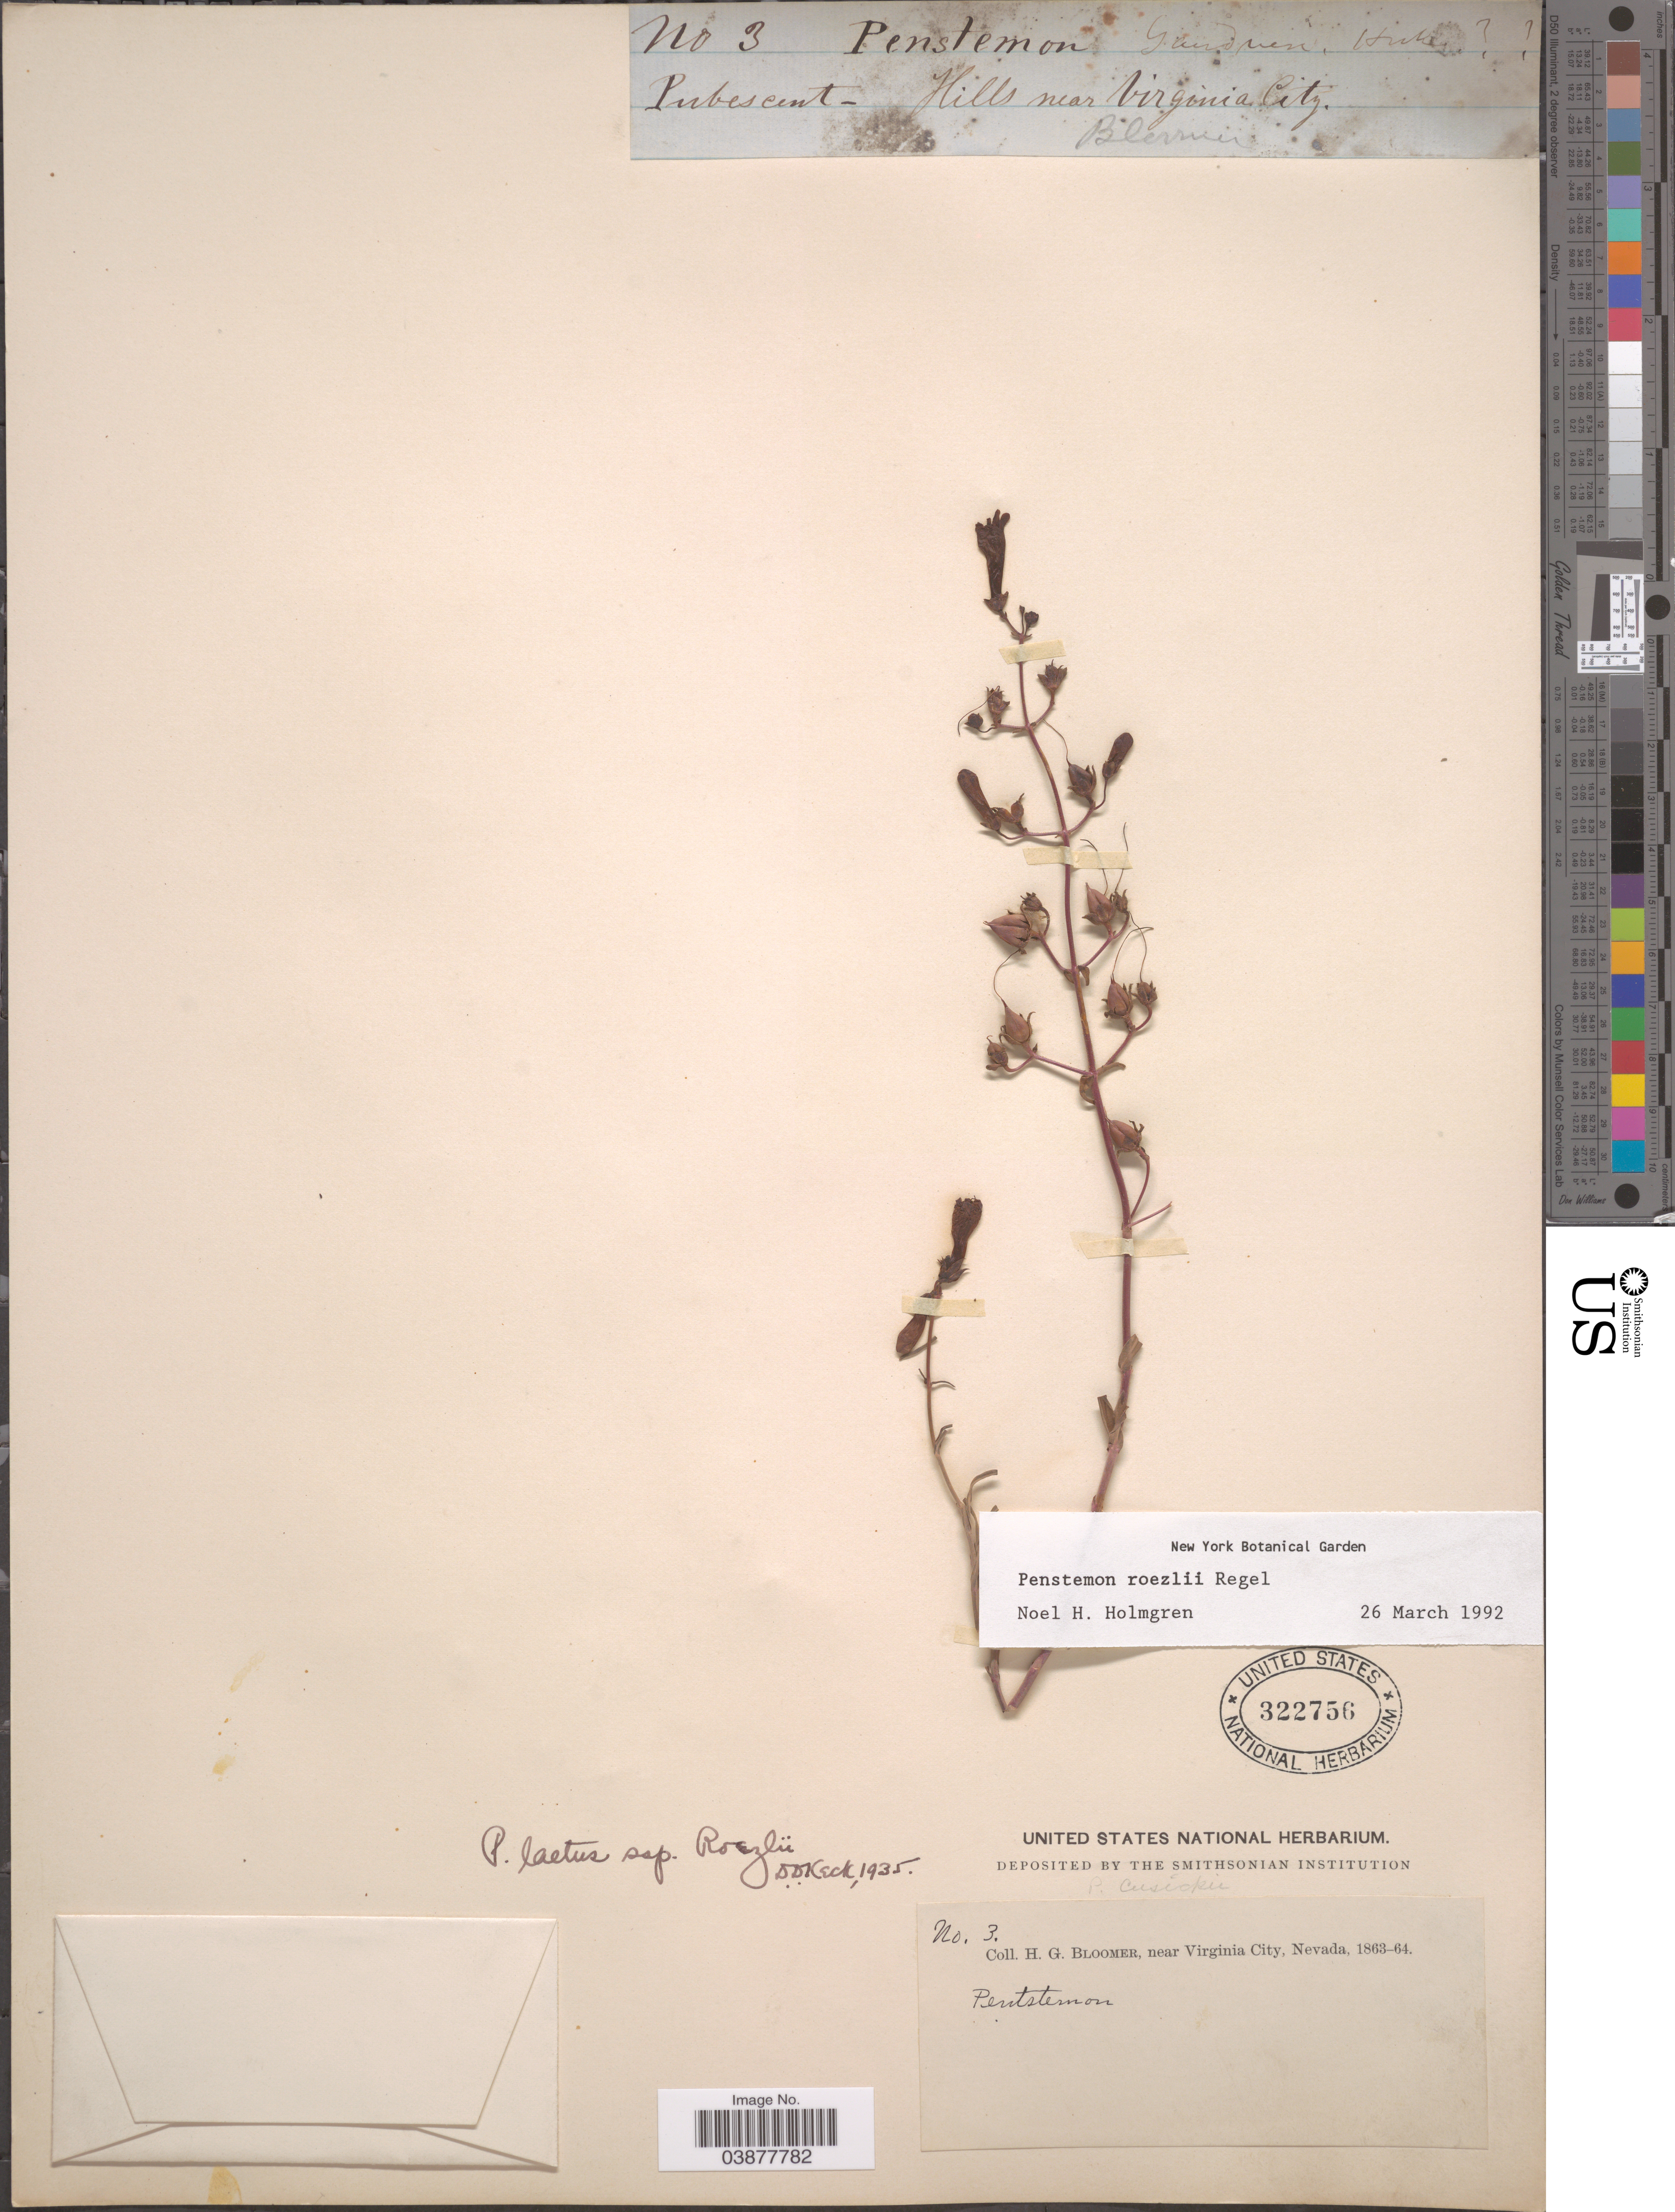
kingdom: Plantae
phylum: Tracheophyta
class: Magnoliopsida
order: Lamiales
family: Plantaginaceae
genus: Penstemon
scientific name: Penstemon roezlii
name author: Regel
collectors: H. Bloomer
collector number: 3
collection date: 1863/1864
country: United States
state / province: Nevada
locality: Near Virginia City. Hills near Virginia City.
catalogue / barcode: US 322756